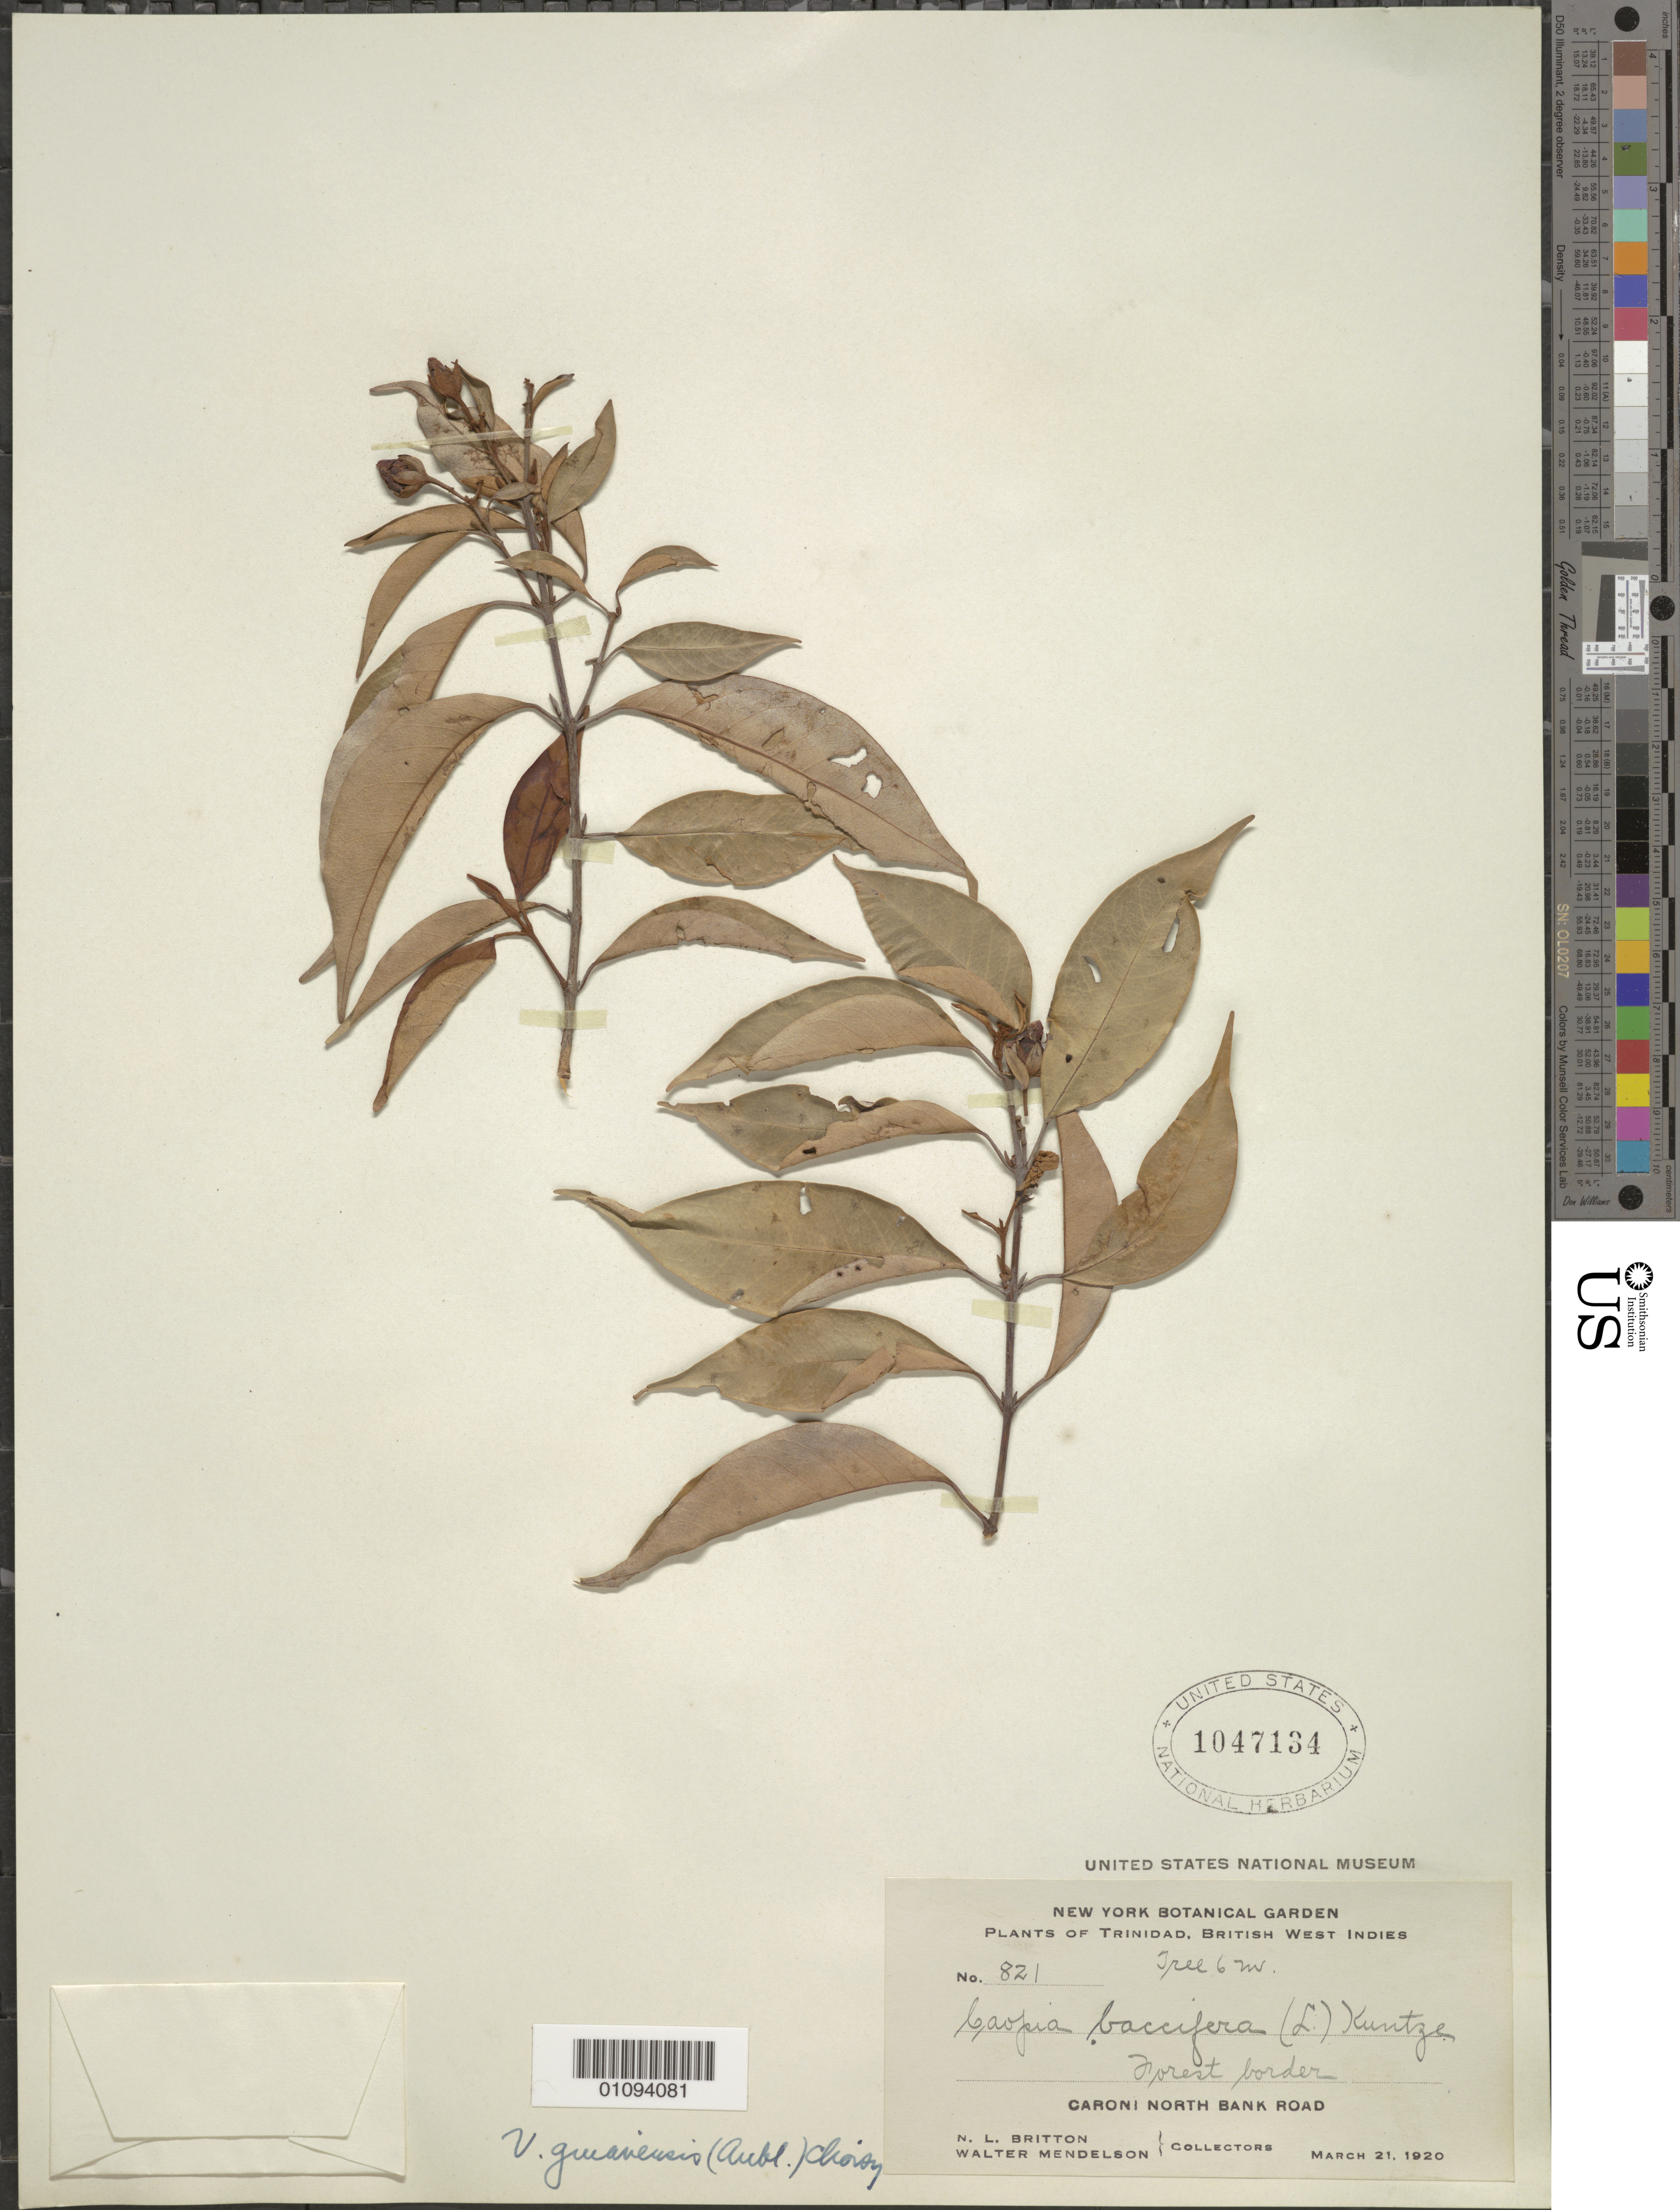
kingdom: Plantae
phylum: Tracheophyta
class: Magnoliopsida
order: Malpighiales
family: Hypericaceae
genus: Vismia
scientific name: Vismia guianensis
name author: (Aubl.) Pers.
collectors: N. Britton & W. Mendelson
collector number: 821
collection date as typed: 21 Mar 1920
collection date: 1920-03-21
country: Trinidad and Tobago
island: Trinidad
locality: Caroni N Bank Road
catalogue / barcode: US 1047134